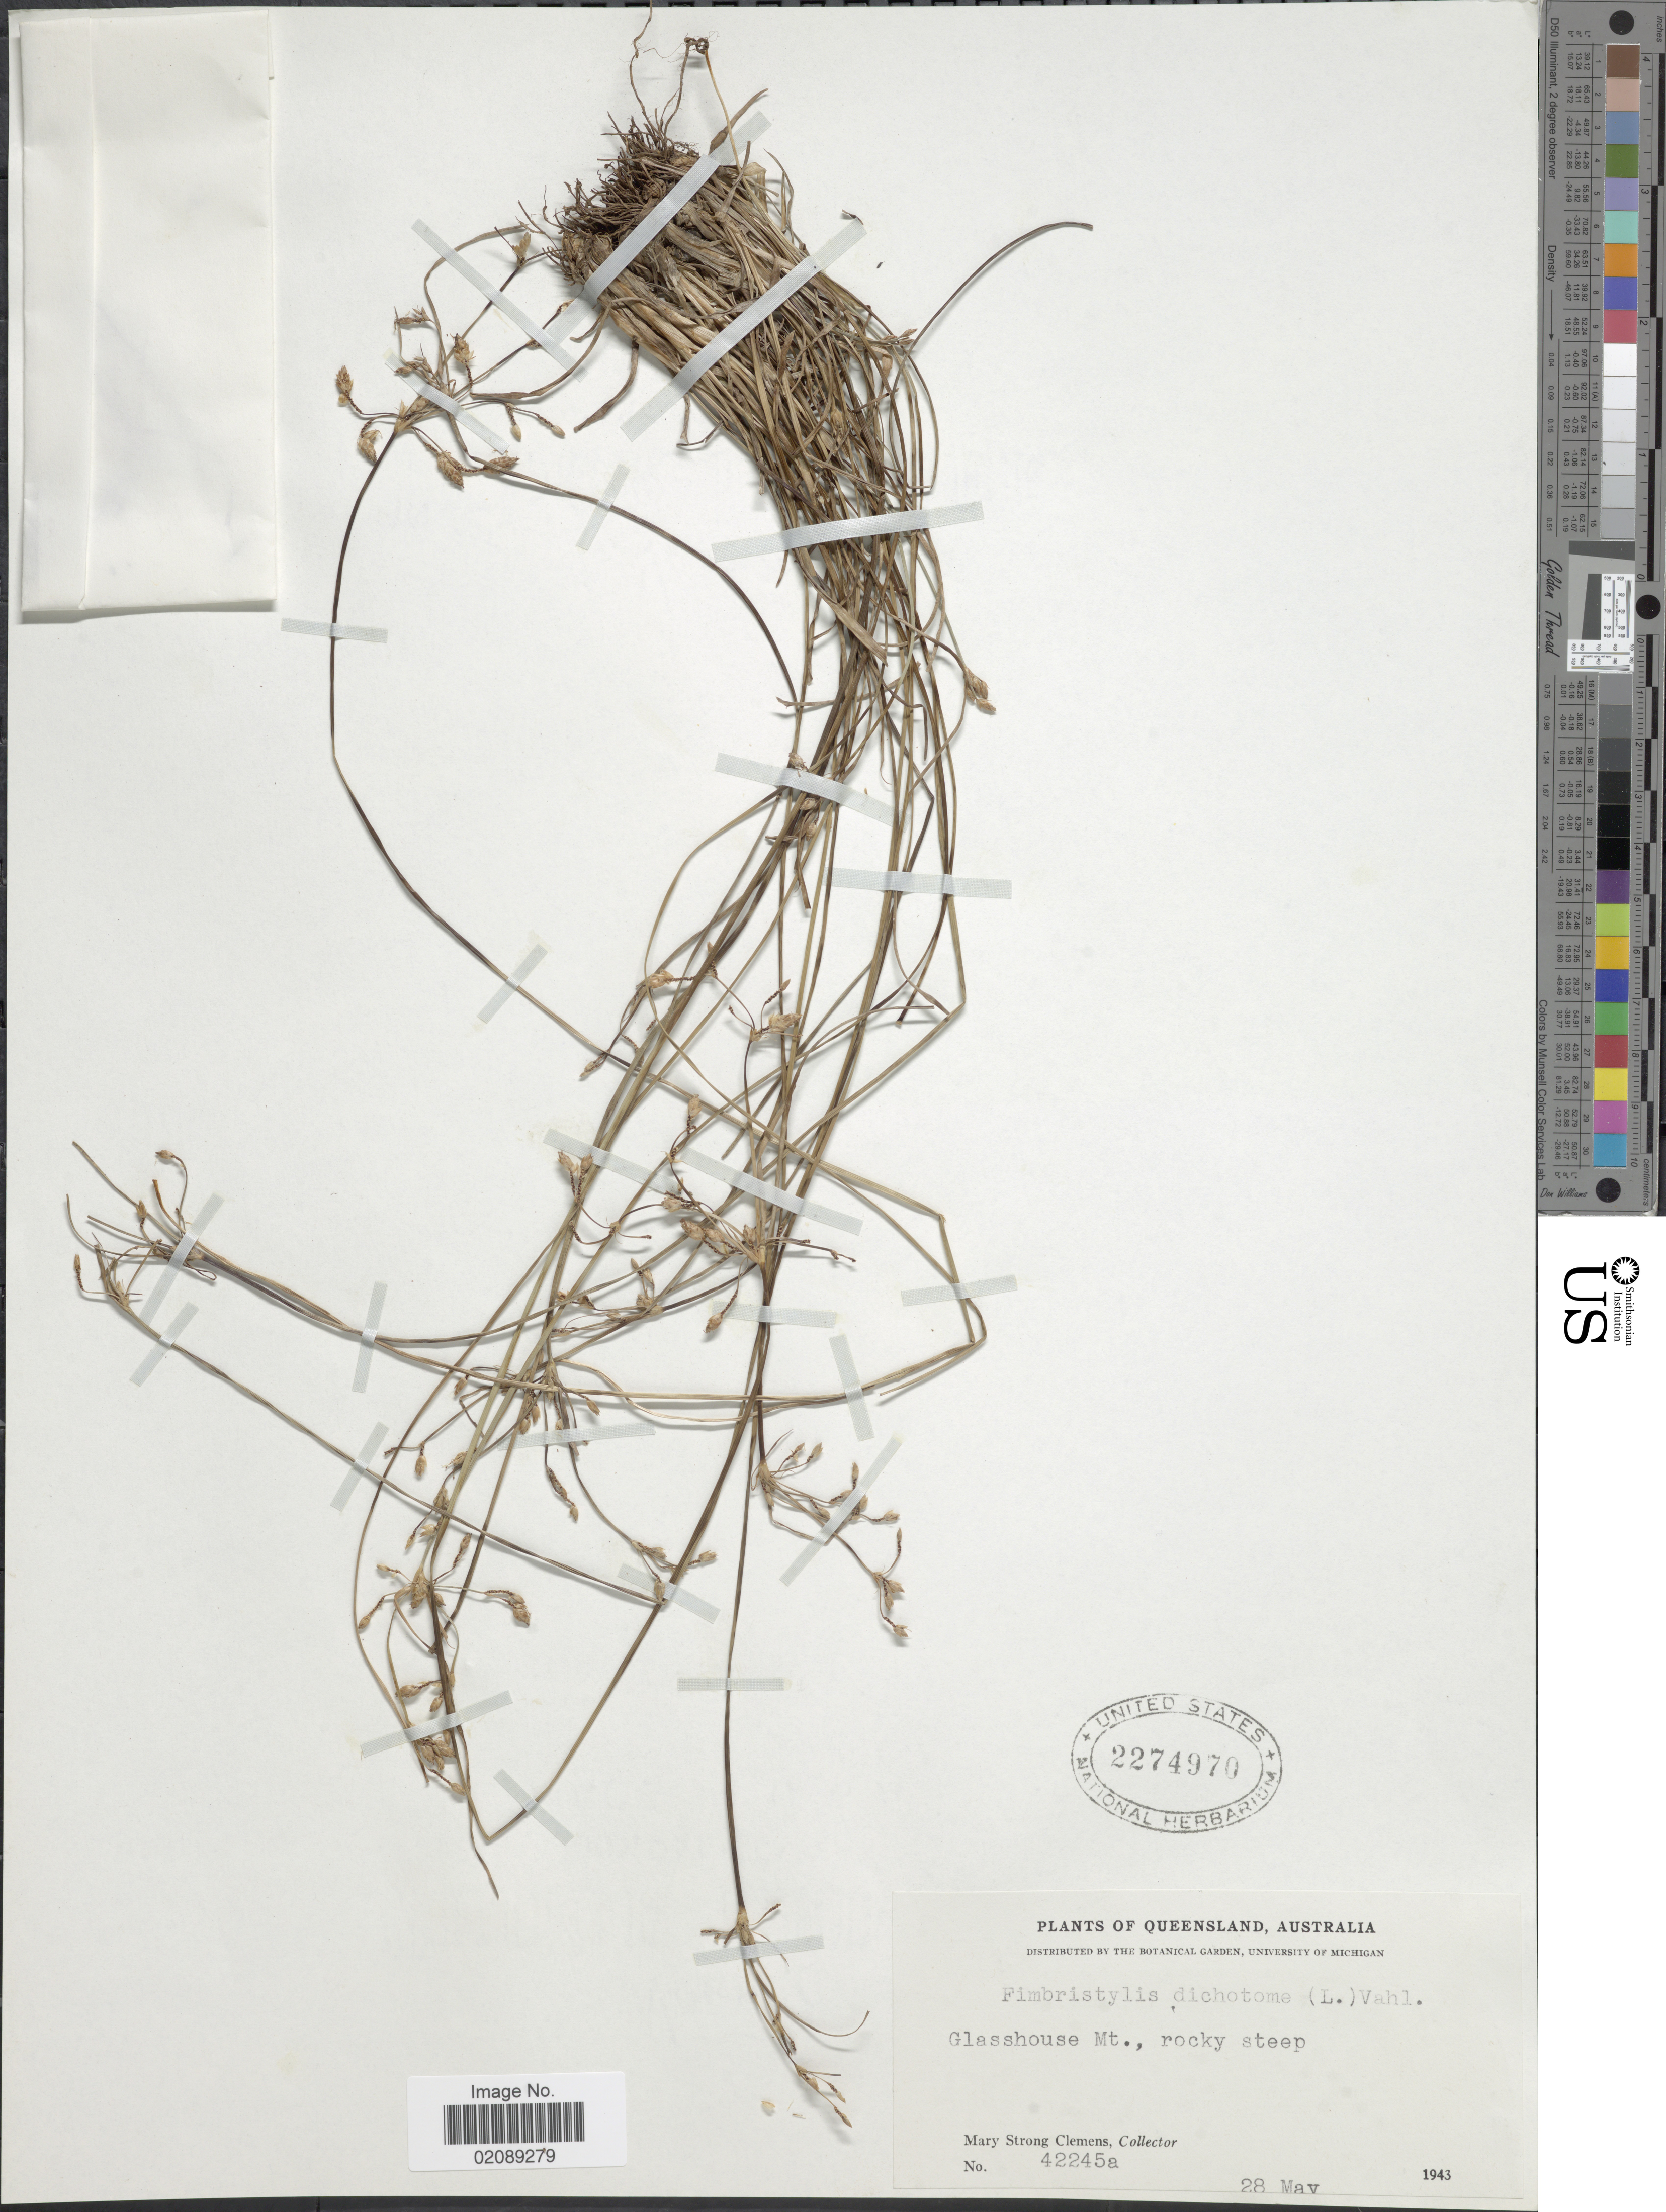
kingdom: Plantae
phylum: Tracheophyta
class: Liliopsida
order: Poales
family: Cyperaceae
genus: Fimbristylis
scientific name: Fimbristylis dichotoma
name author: (L.) Vahl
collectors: M. S. Clemens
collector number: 42245a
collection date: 1943-05-28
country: Australia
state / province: Queensland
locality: Glasshouse Mt.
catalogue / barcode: US 2274970